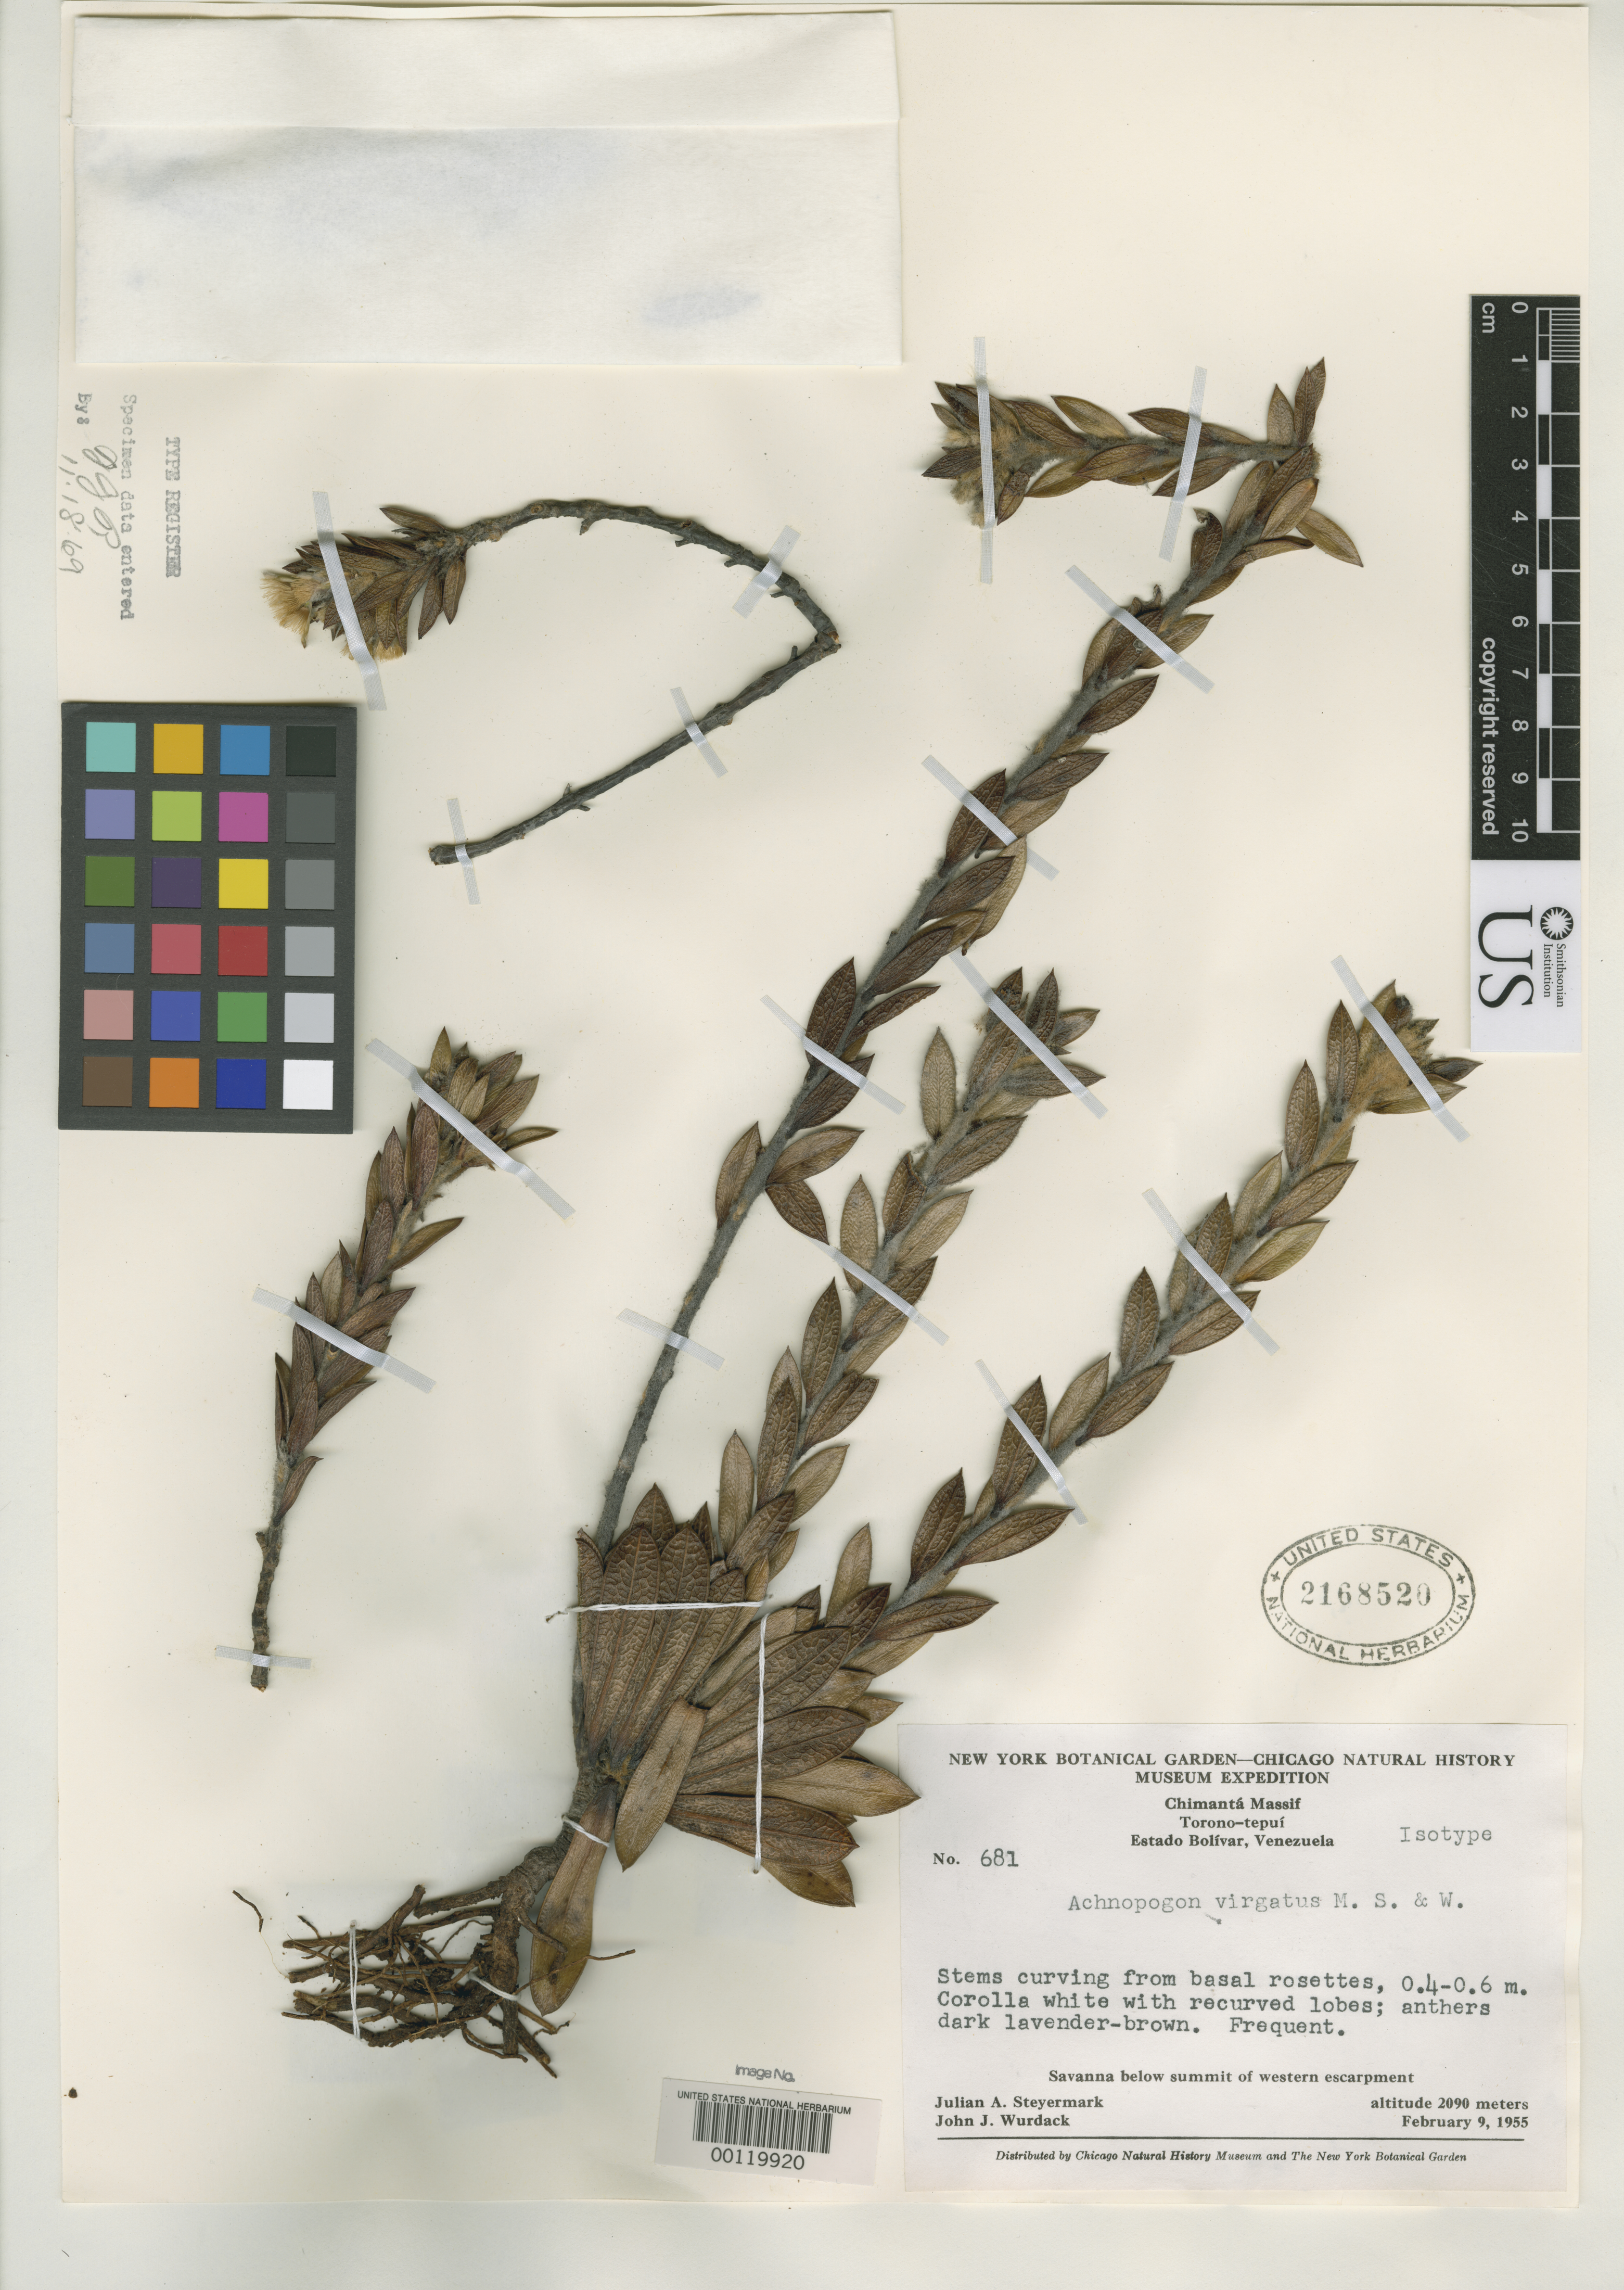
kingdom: Plantae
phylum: Tracheophyta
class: Magnoliopsida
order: Asterales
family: Asteraceae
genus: Achnopogon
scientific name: Achnopogon virgatus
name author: Maguire et al.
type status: Isotype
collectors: J. Steyermark & J. J. Wurdack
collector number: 681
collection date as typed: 09 Feb 1955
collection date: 1955-02-09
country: Venezuela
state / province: Bolivar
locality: Torono-tepui.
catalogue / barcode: US 2168520